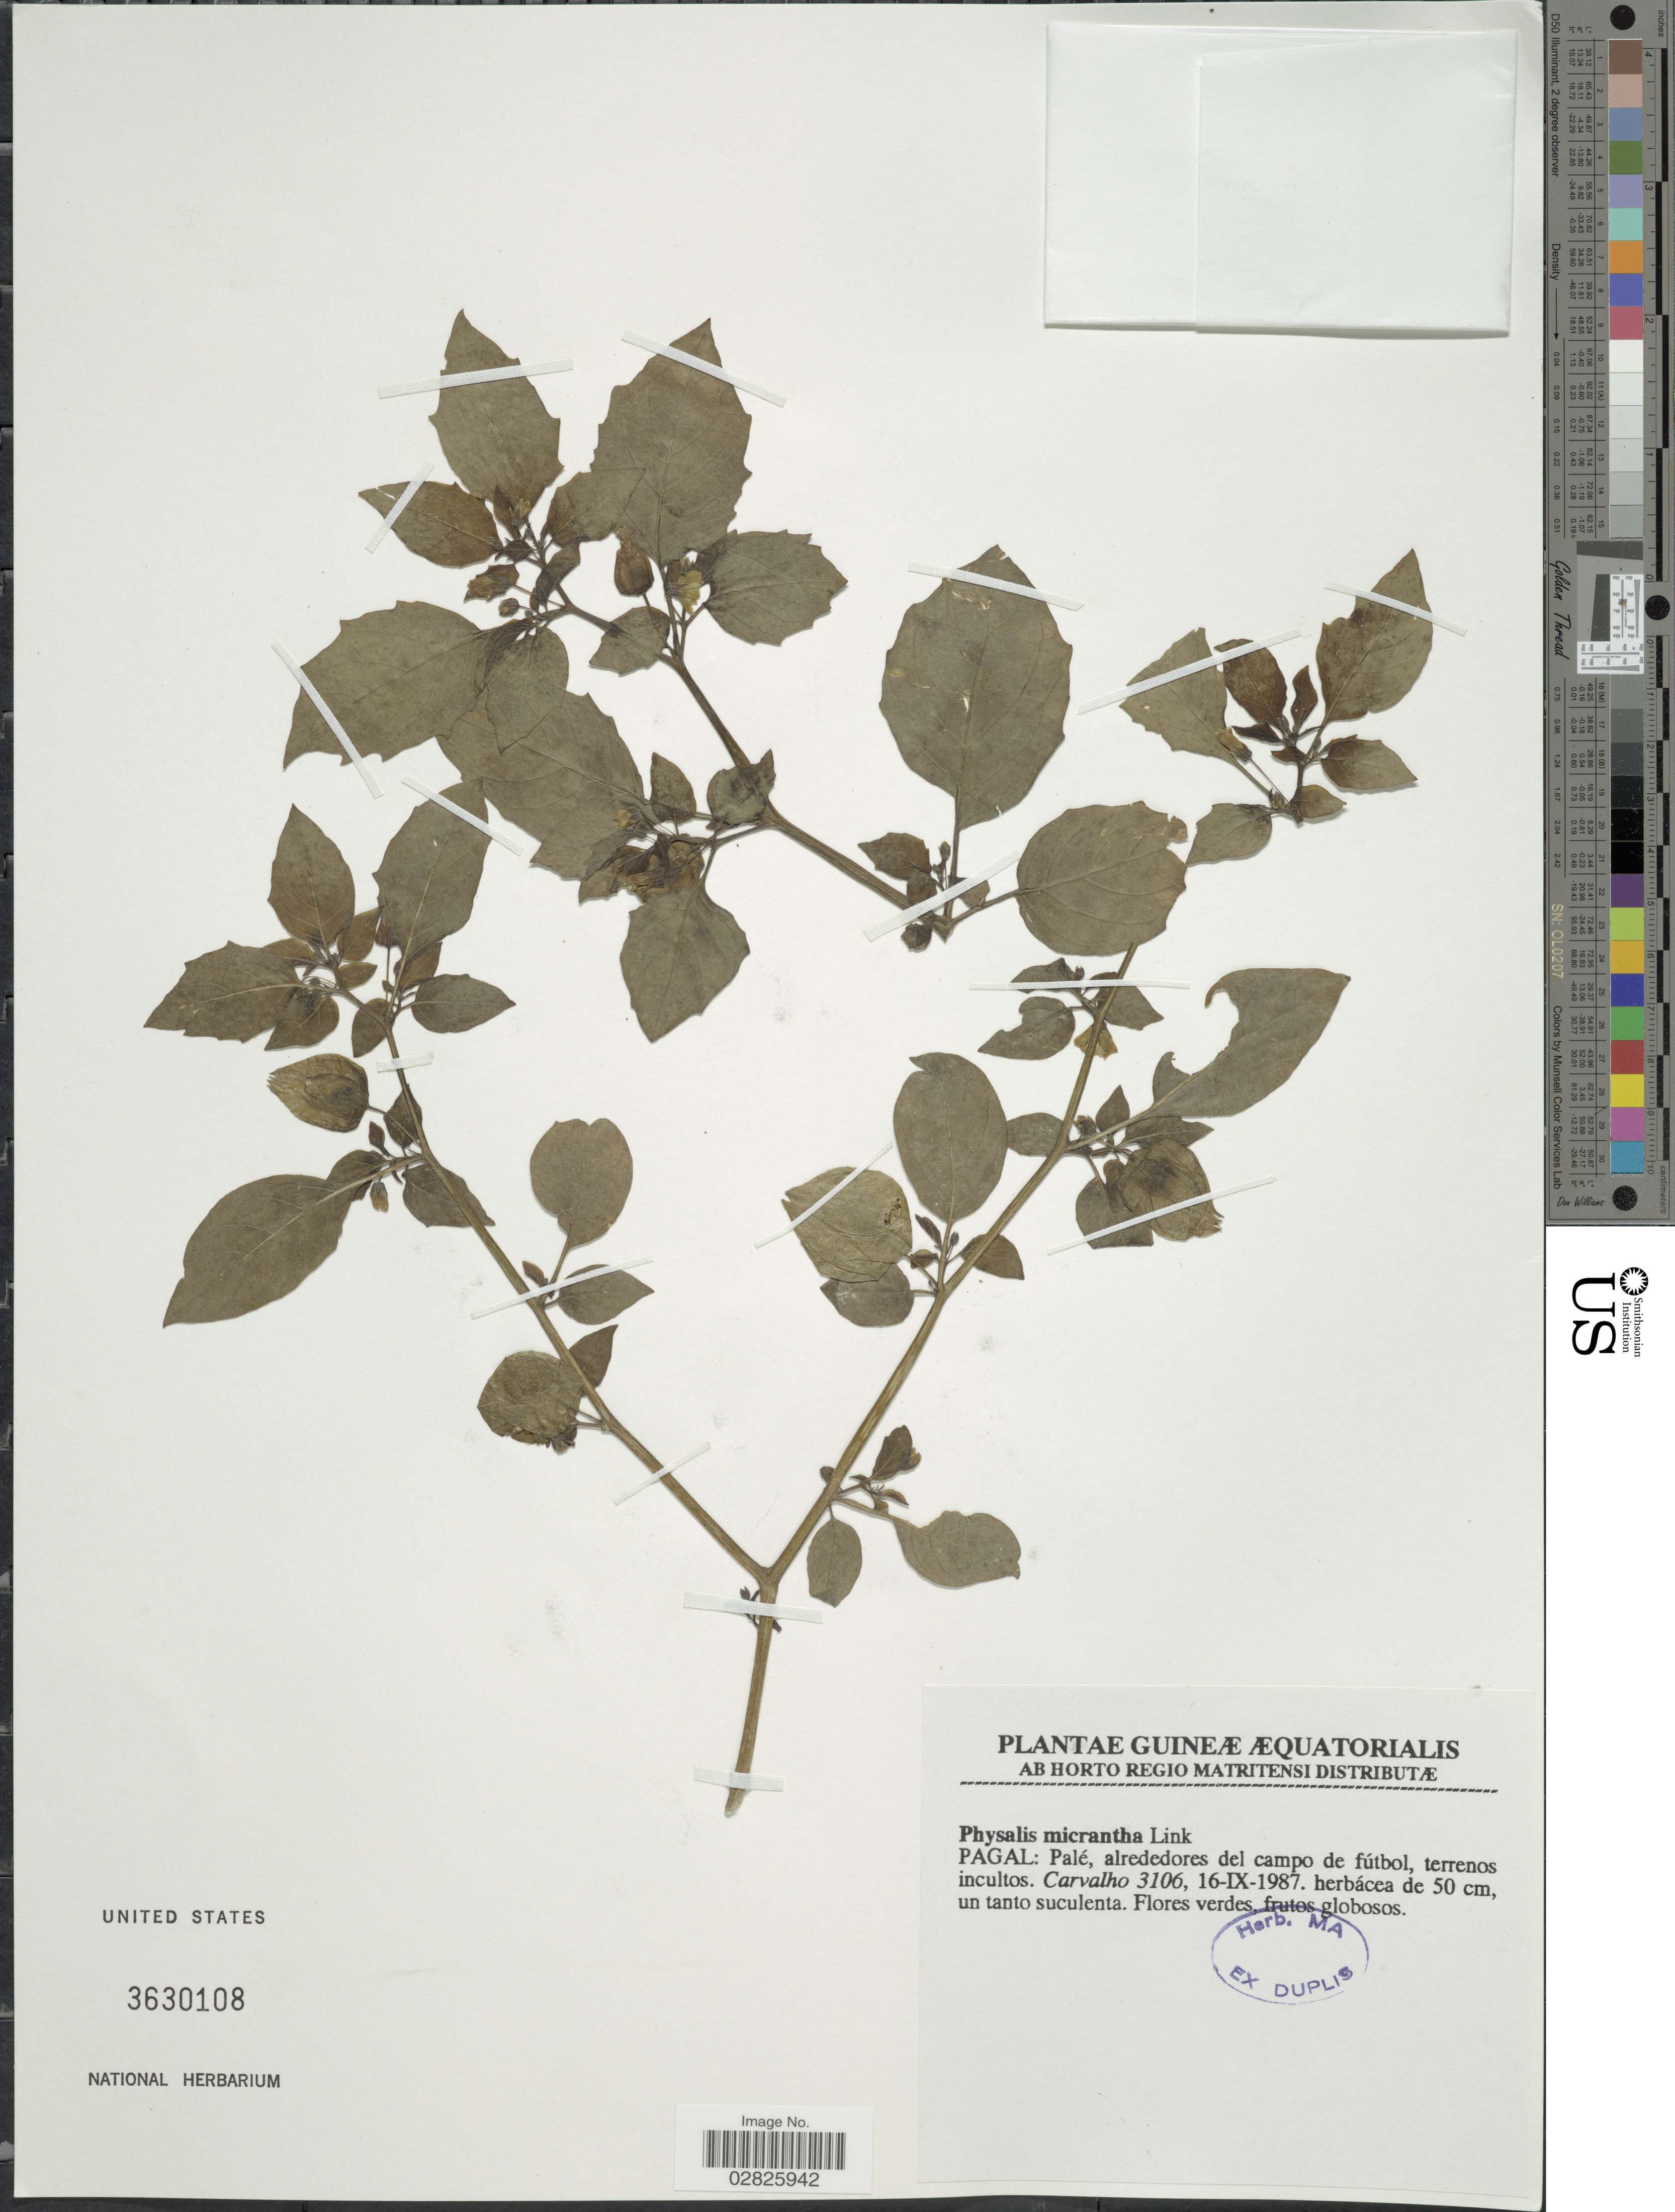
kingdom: Plantae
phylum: Tracheophyta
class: Magnoliopsida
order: Solanales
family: Solanaceae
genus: Physalis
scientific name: Physalis micrantha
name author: L.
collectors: Carvalho, --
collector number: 3106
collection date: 1987-09-16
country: Equatorial Guinea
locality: Guineæ Æquatorialis. Pagal: Palé, alrededores del campo de fútbol, terrenos incultos.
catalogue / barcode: US 3630108